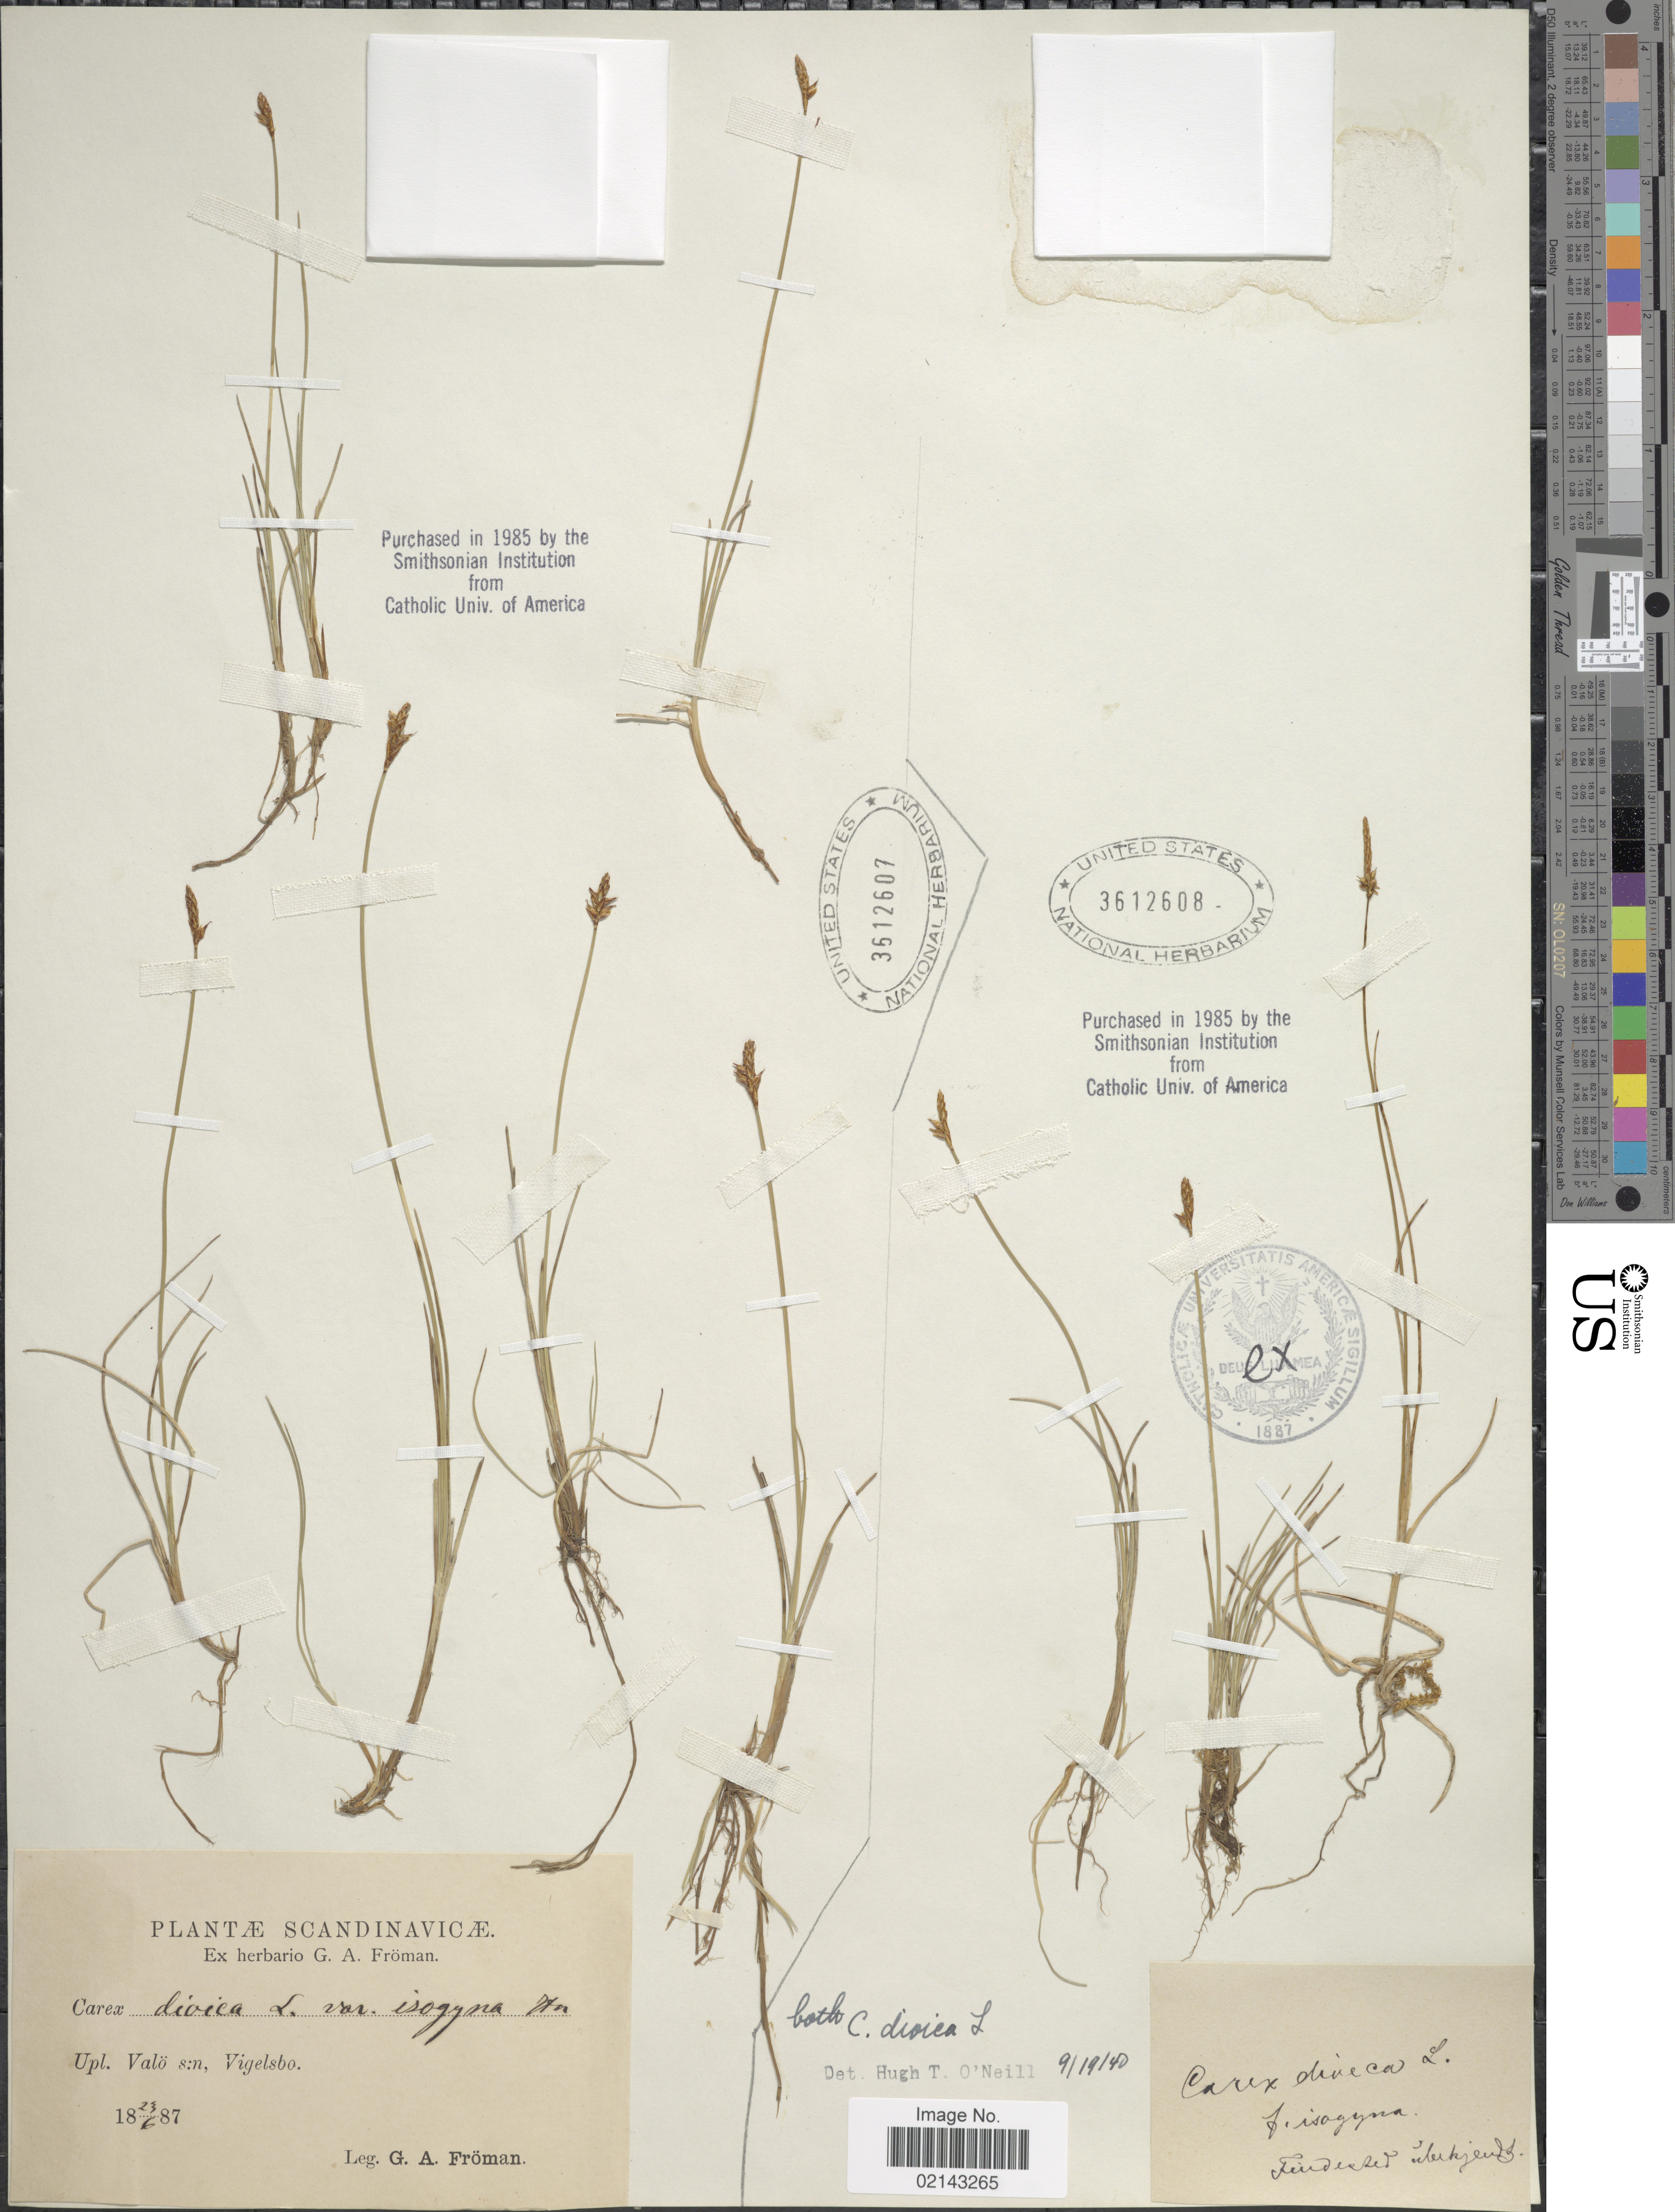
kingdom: Plantae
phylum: Tracheophyta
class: Liliopsida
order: Poales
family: Cyperaceae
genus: Carex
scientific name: Carex dioica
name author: L.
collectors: G. Fröman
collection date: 1887-06-23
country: Sweden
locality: Scandinavicæ, Upl. Valö s:n, Vigelsbo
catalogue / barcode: US 3612607